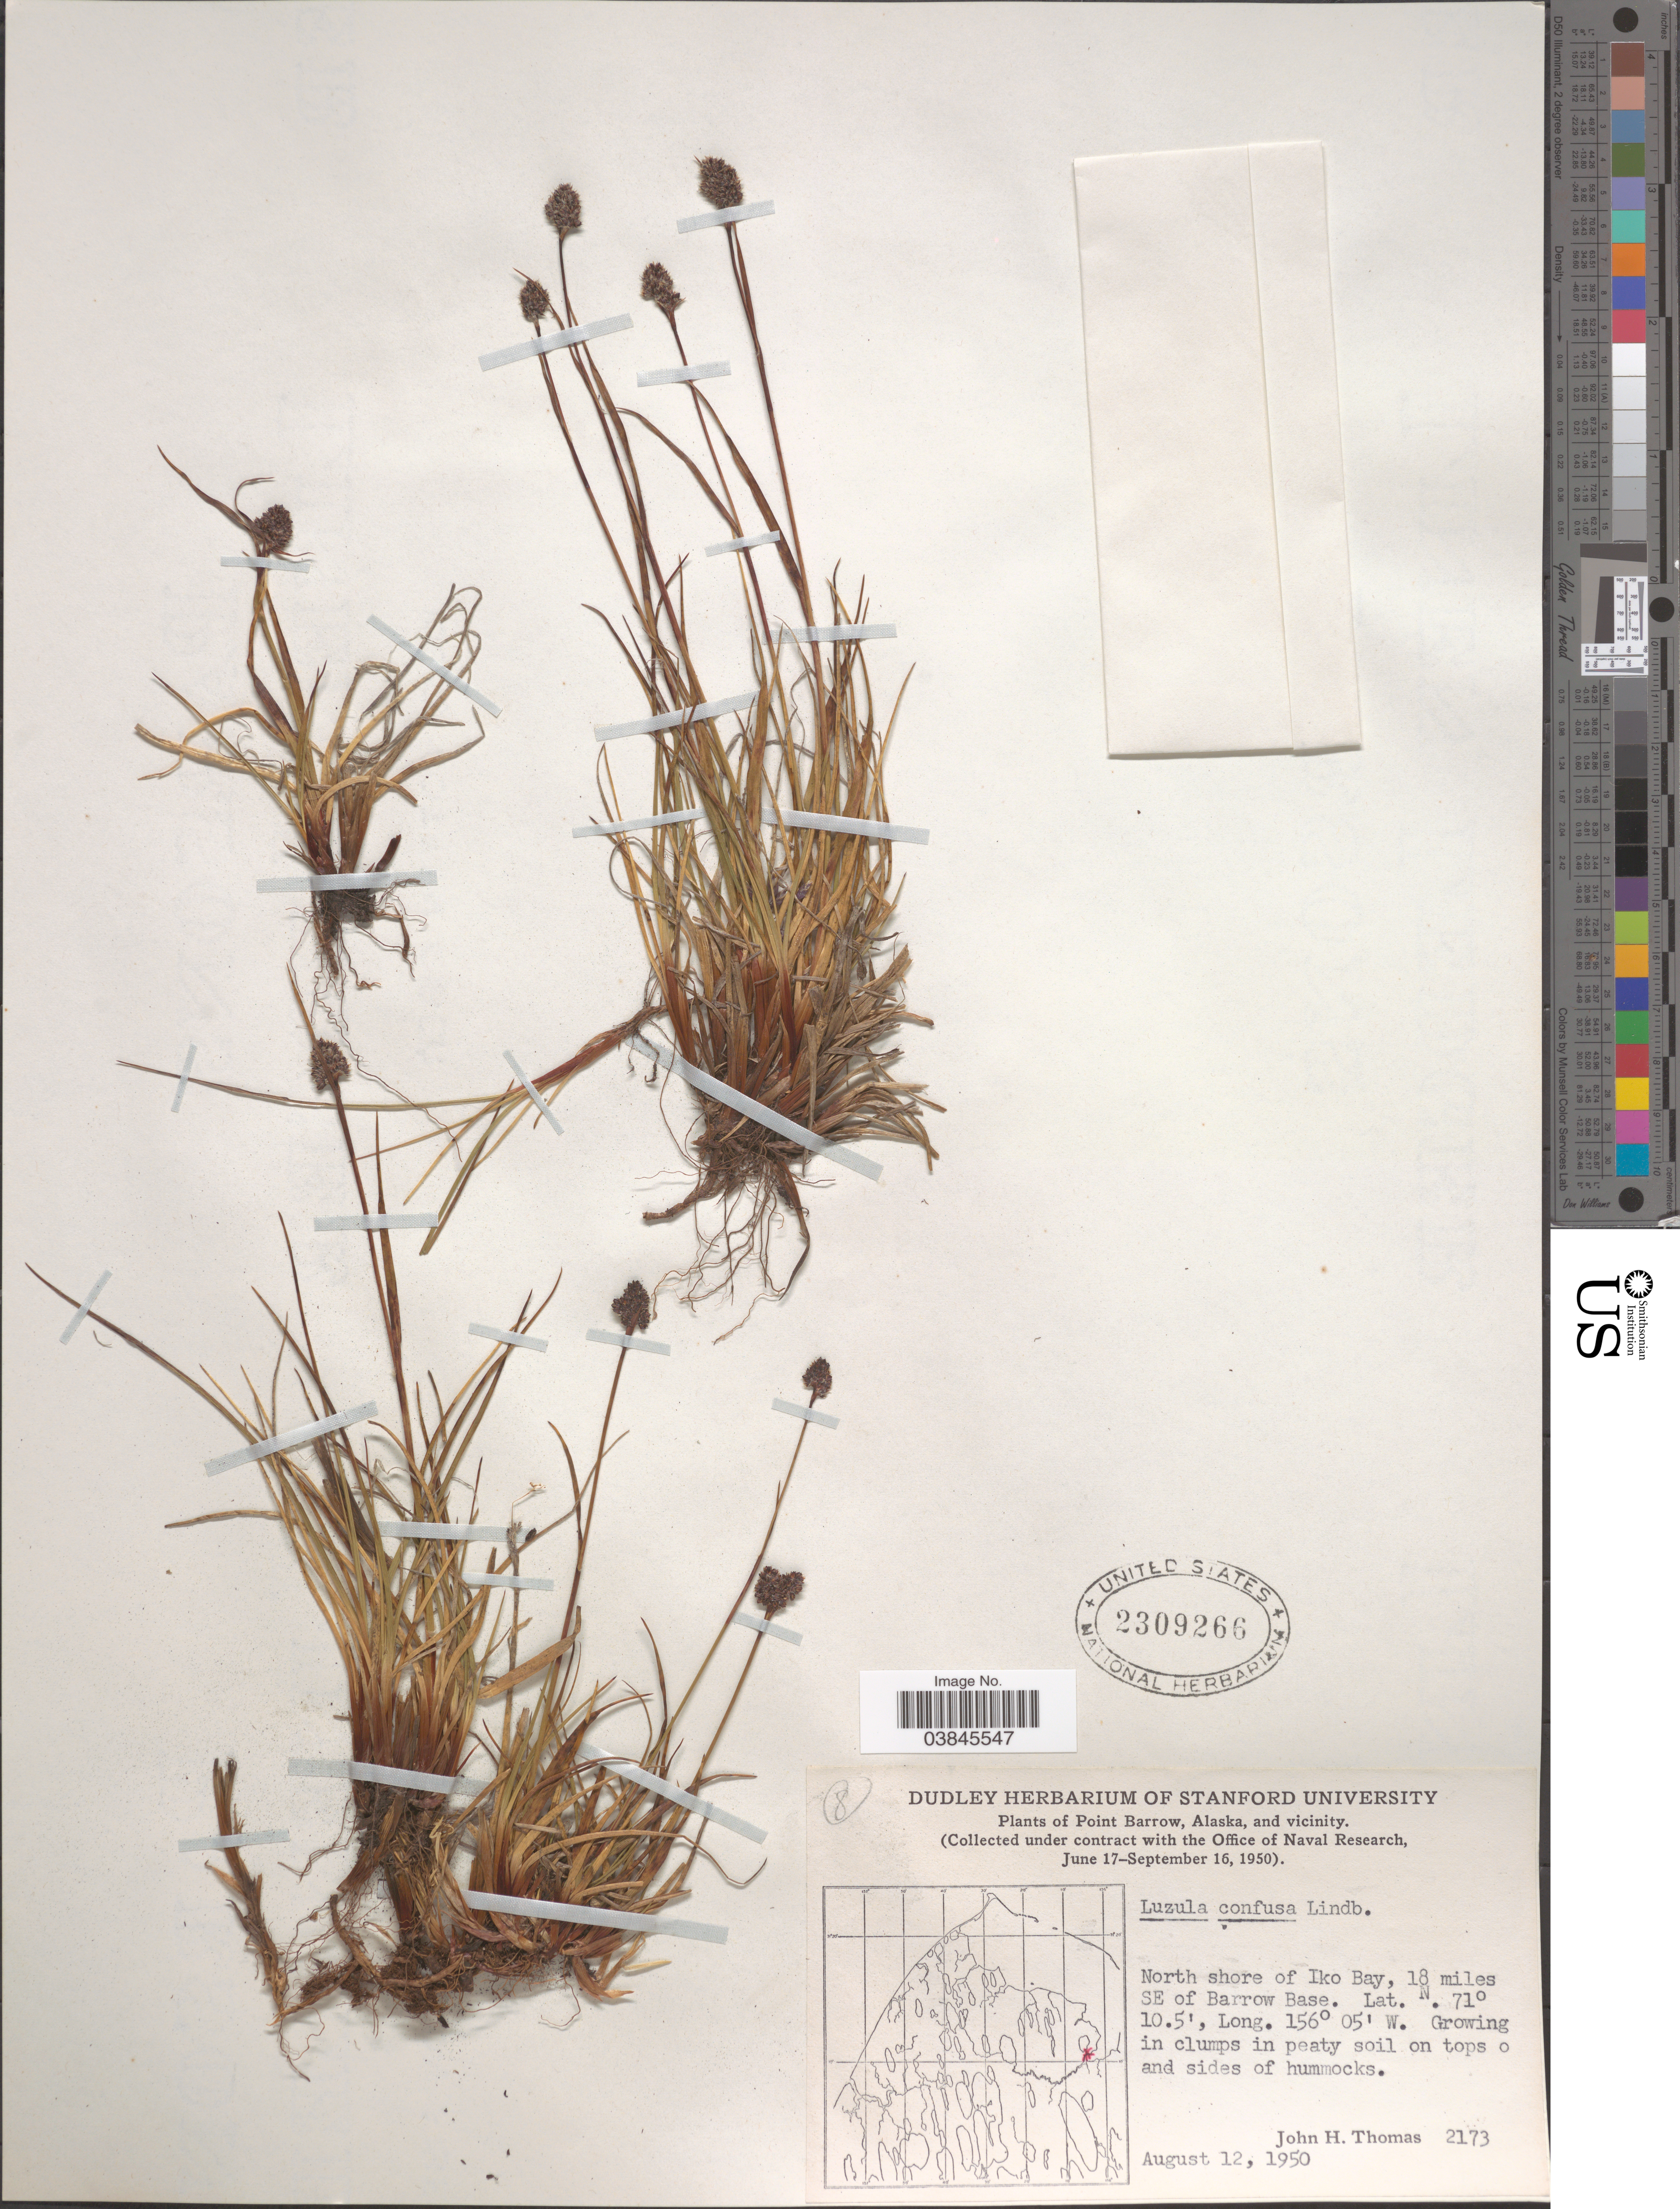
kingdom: Plantae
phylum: Tracheophyta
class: Liliopsida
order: Poales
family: Juncaceae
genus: Luzula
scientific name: Luzula confusa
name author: Lindeb.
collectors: J. H. Thomas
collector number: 2173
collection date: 1950-08-12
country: United States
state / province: Alaska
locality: Point Barrow, and vicinity. North shore of Iko Bay, 18 miles Se of Barrow Base.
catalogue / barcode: US 2309266